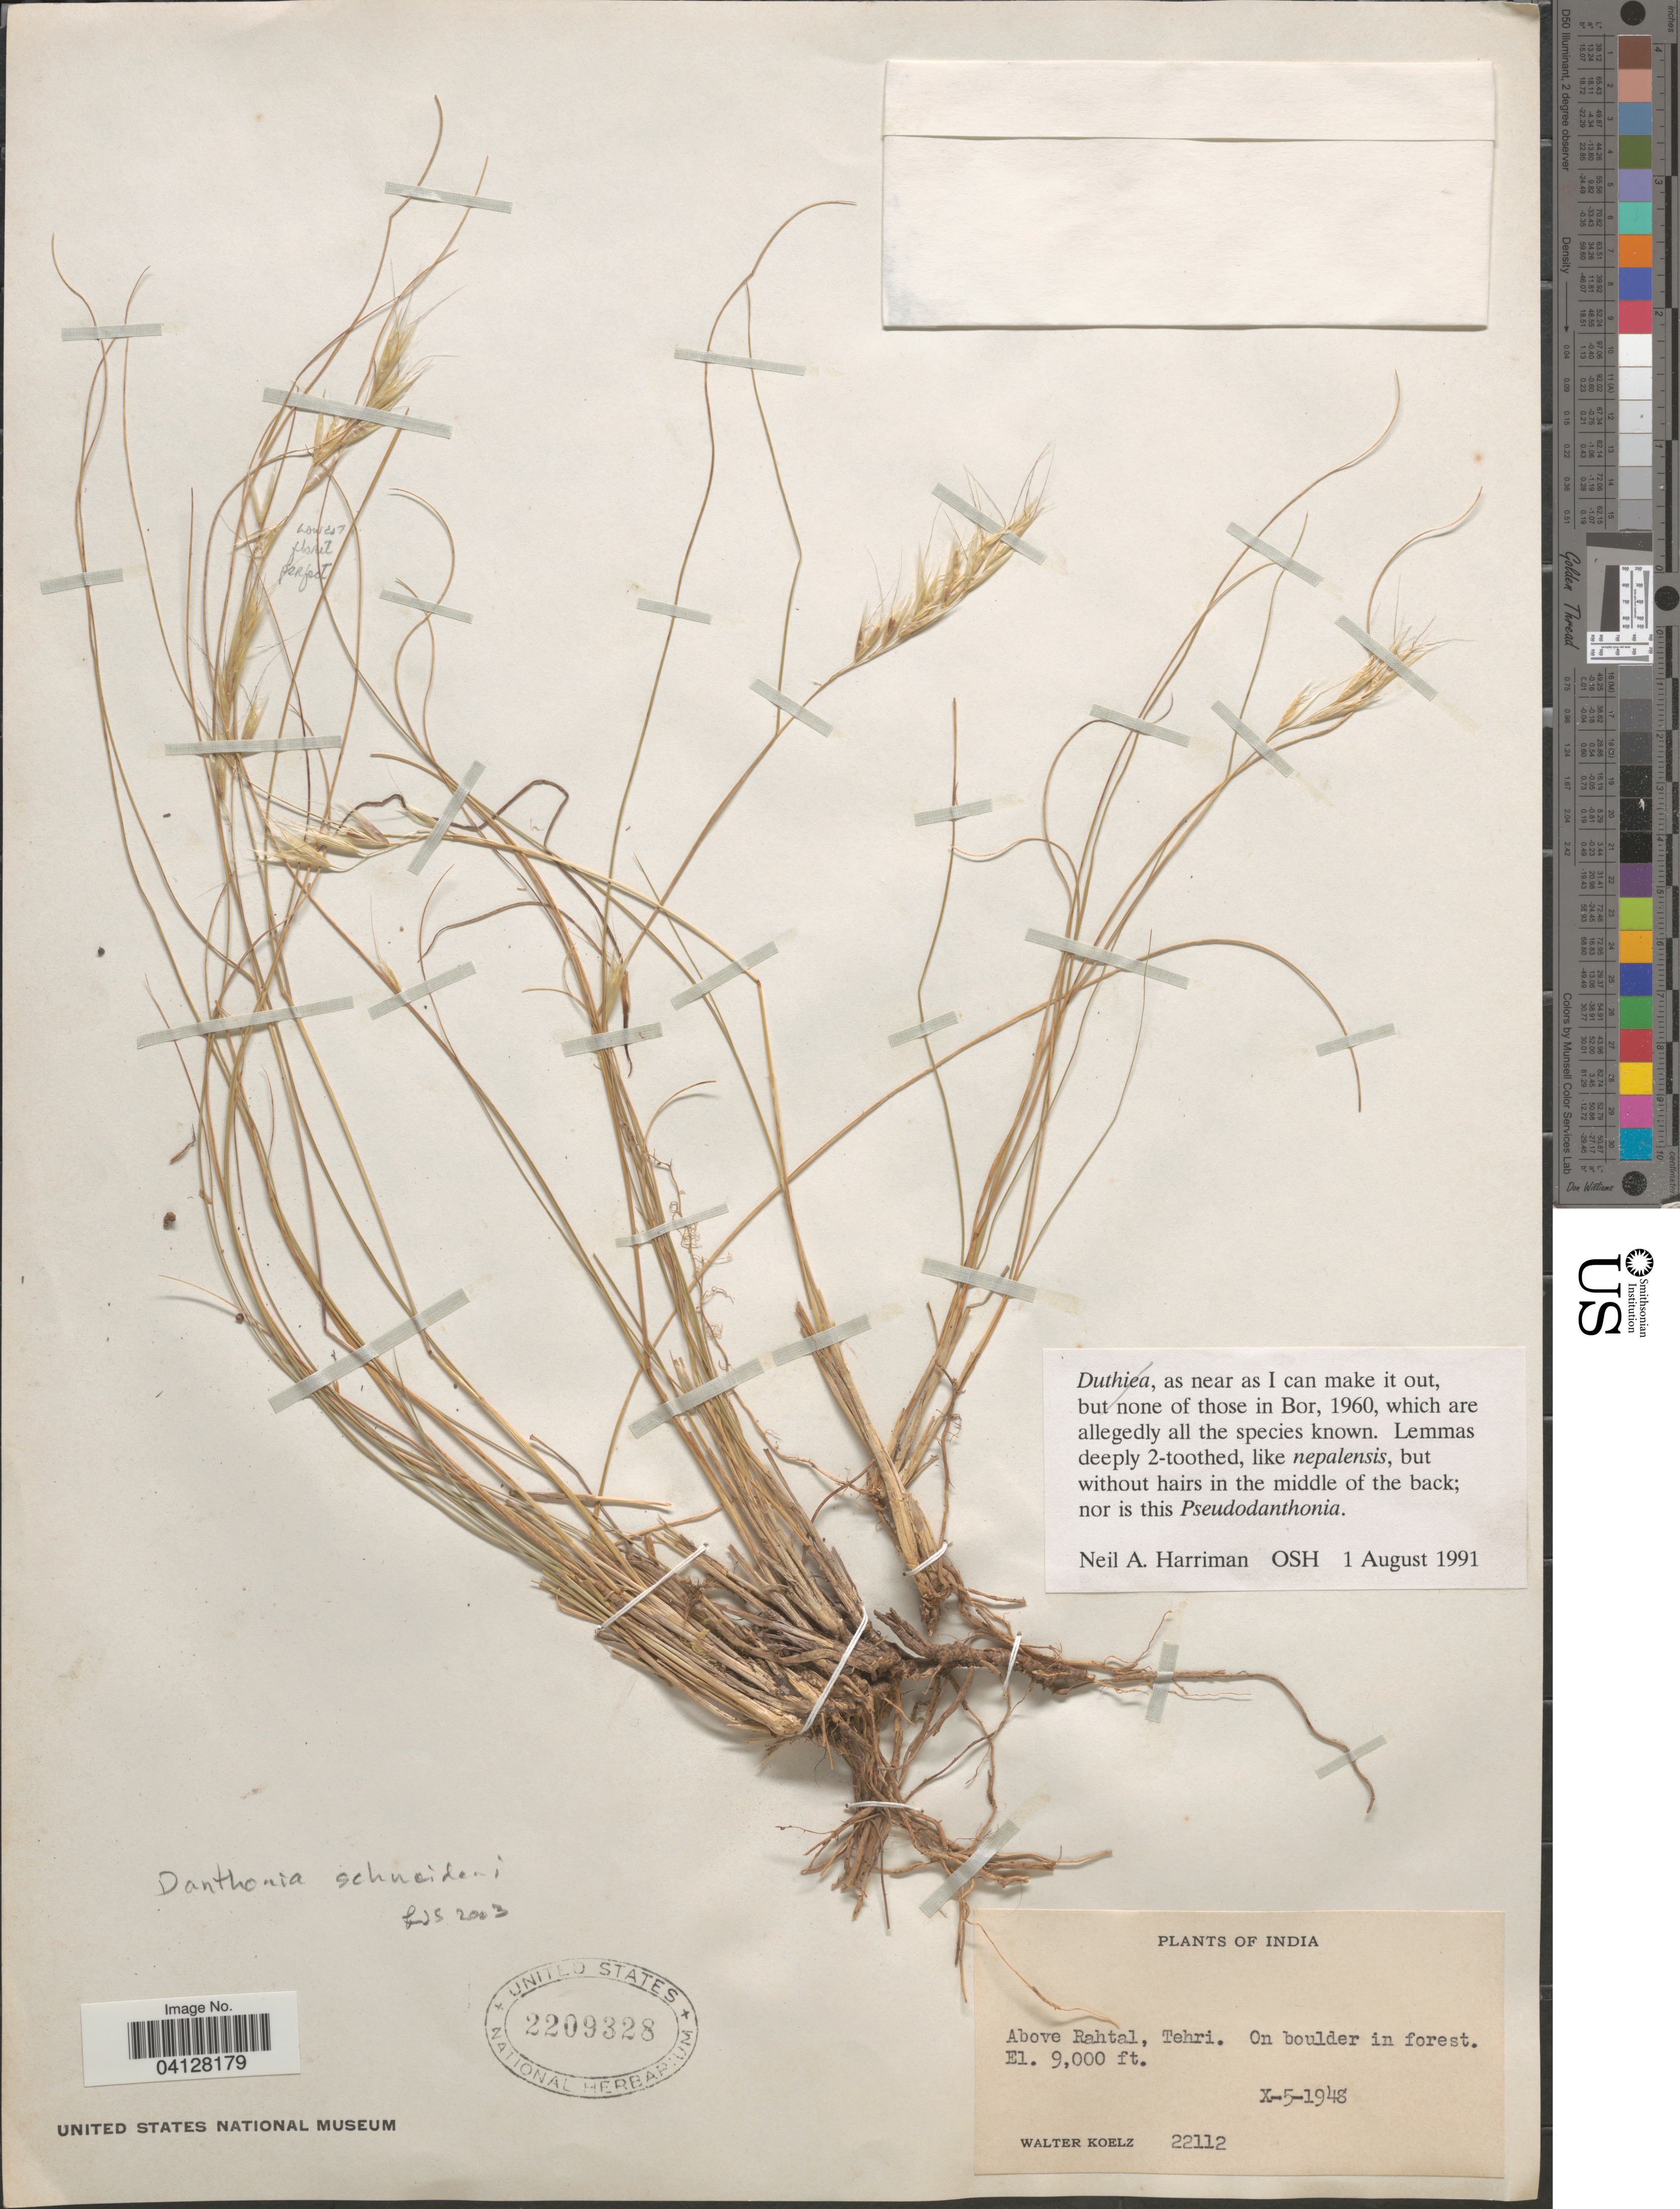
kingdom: Plantae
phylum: Tracheophyta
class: Liliopsida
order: Poales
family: Poaceae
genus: Danthonia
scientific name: Danthonia schneideri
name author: Pilg.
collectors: W. N. Koelz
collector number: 22112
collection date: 1948-10-05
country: India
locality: Above Rahtal, Tehri.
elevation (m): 2743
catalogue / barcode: US 2209328